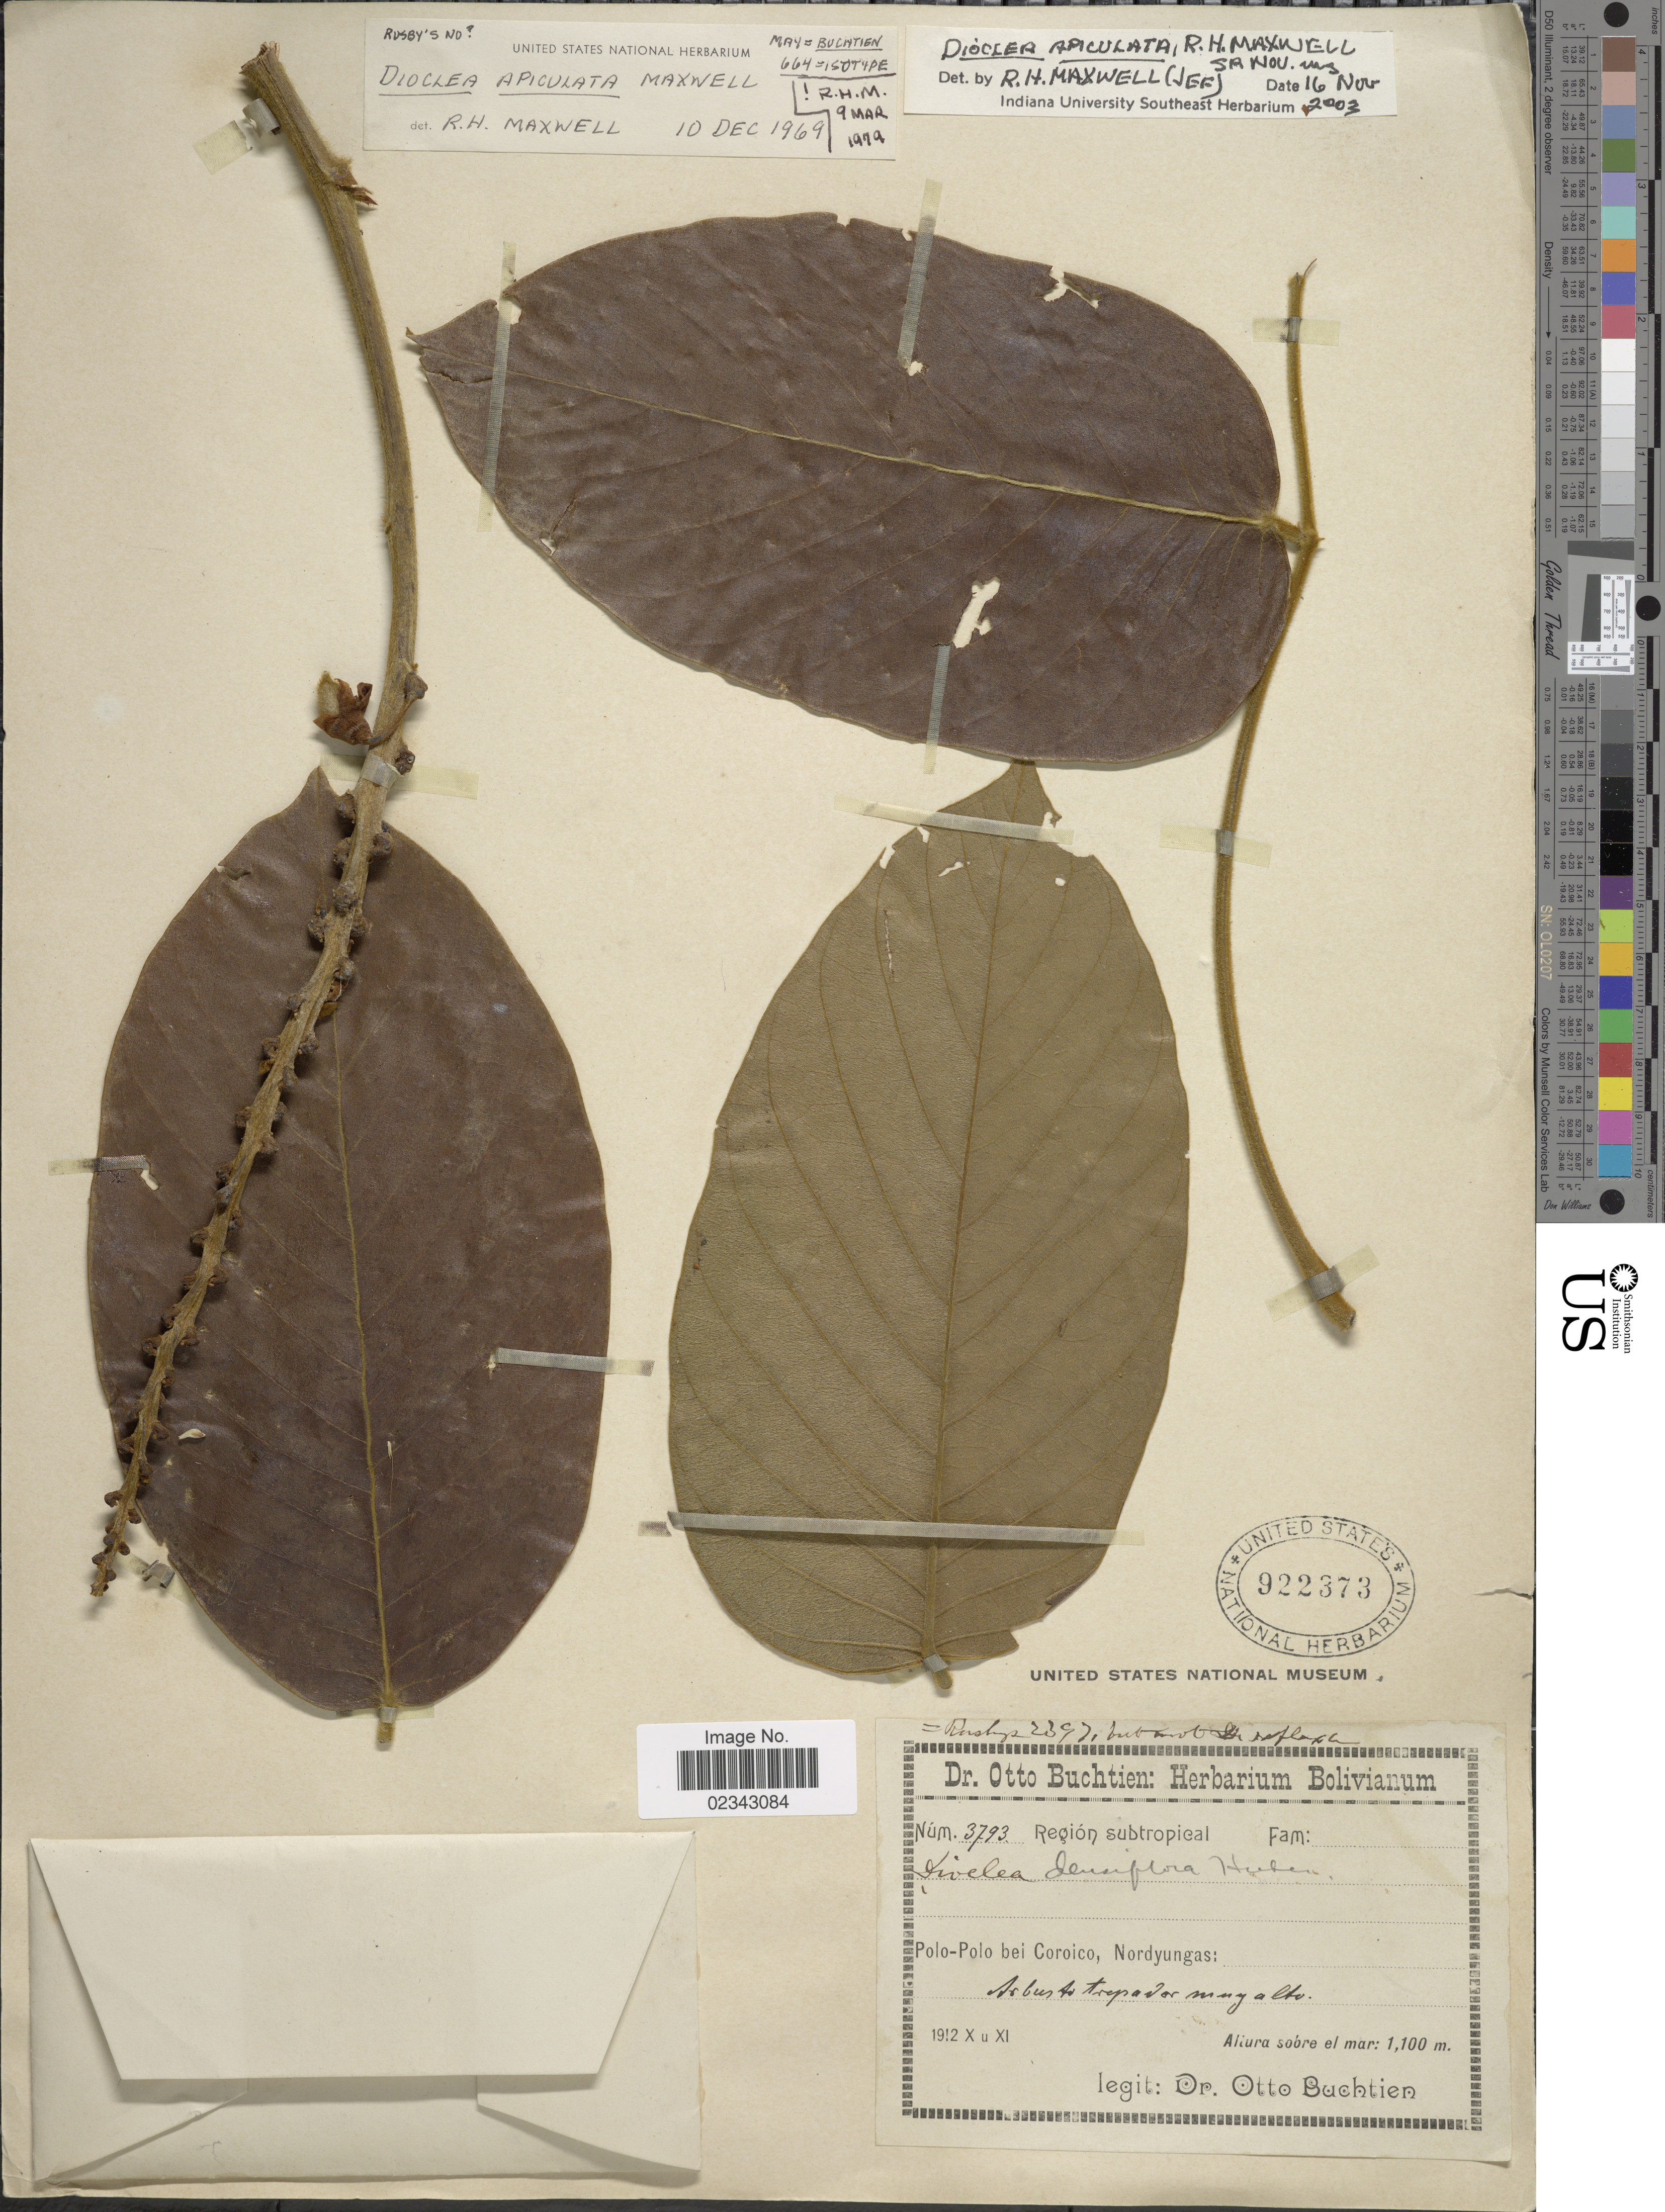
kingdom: Plantae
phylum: Tracheophyta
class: Magnoliopsida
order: Fabales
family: Fabaceae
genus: Macropsychanthus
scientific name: Macropsychanthus apiculatus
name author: (R.H. Maxwell) L.P. Queiroz & Snak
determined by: Strong, Mark T., (BOT), Smithsonian Institution - National Museum of Natural History (UNITED STATES)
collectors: O. Buchtien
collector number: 3793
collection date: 1912-10/1912-11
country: Bolivia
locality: Región subtropical, Polo-Polo bei Coroico, Nordyungas, Arbusto trepador muy alto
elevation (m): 1100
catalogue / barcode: US 922373